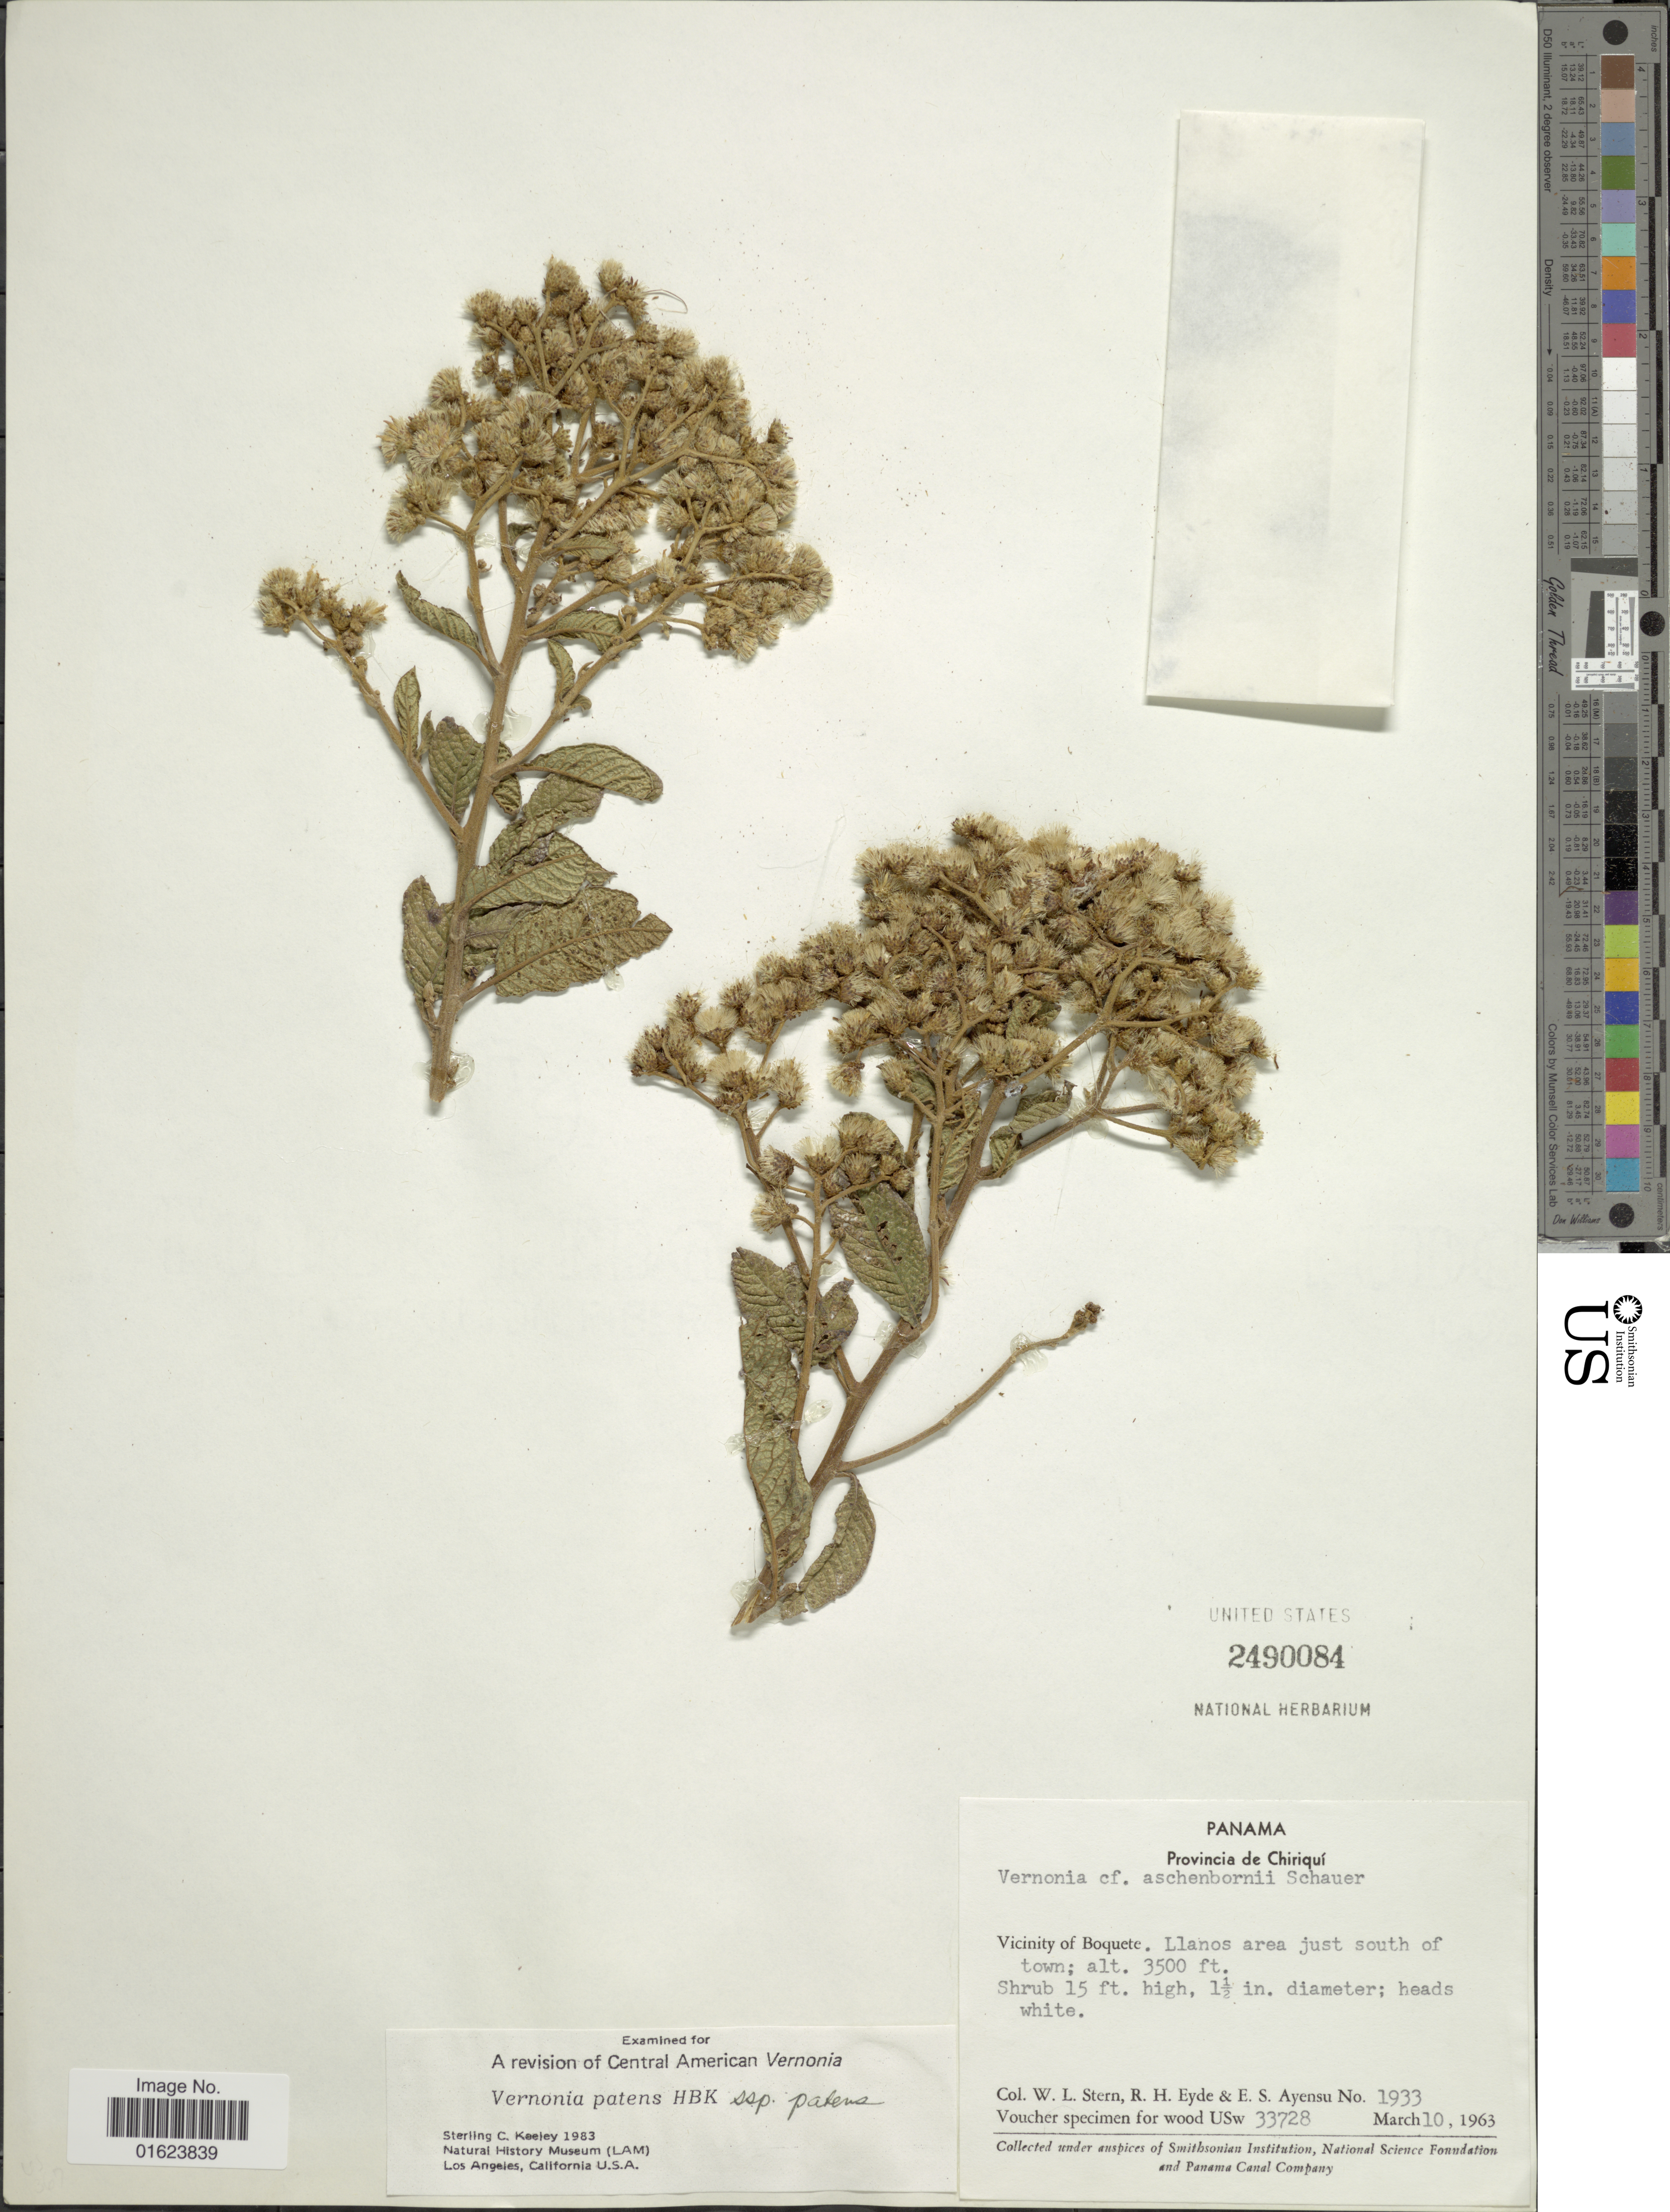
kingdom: Plantae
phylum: Tracheophyta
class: Magnoliopsida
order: Asterales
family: Asteraceae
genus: Vernonanthura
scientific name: Vernonanthura patens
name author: (Kunth) H. Rob.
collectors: W. L. Stern, R. H. Eyde & E. S. Ayensu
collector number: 1933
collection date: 1963-03-10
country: Panama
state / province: Chiriqui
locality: Provincia de Chriqui. Vicinity of Boquete. Llanos area just south of town.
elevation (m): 1067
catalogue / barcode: US 2490084